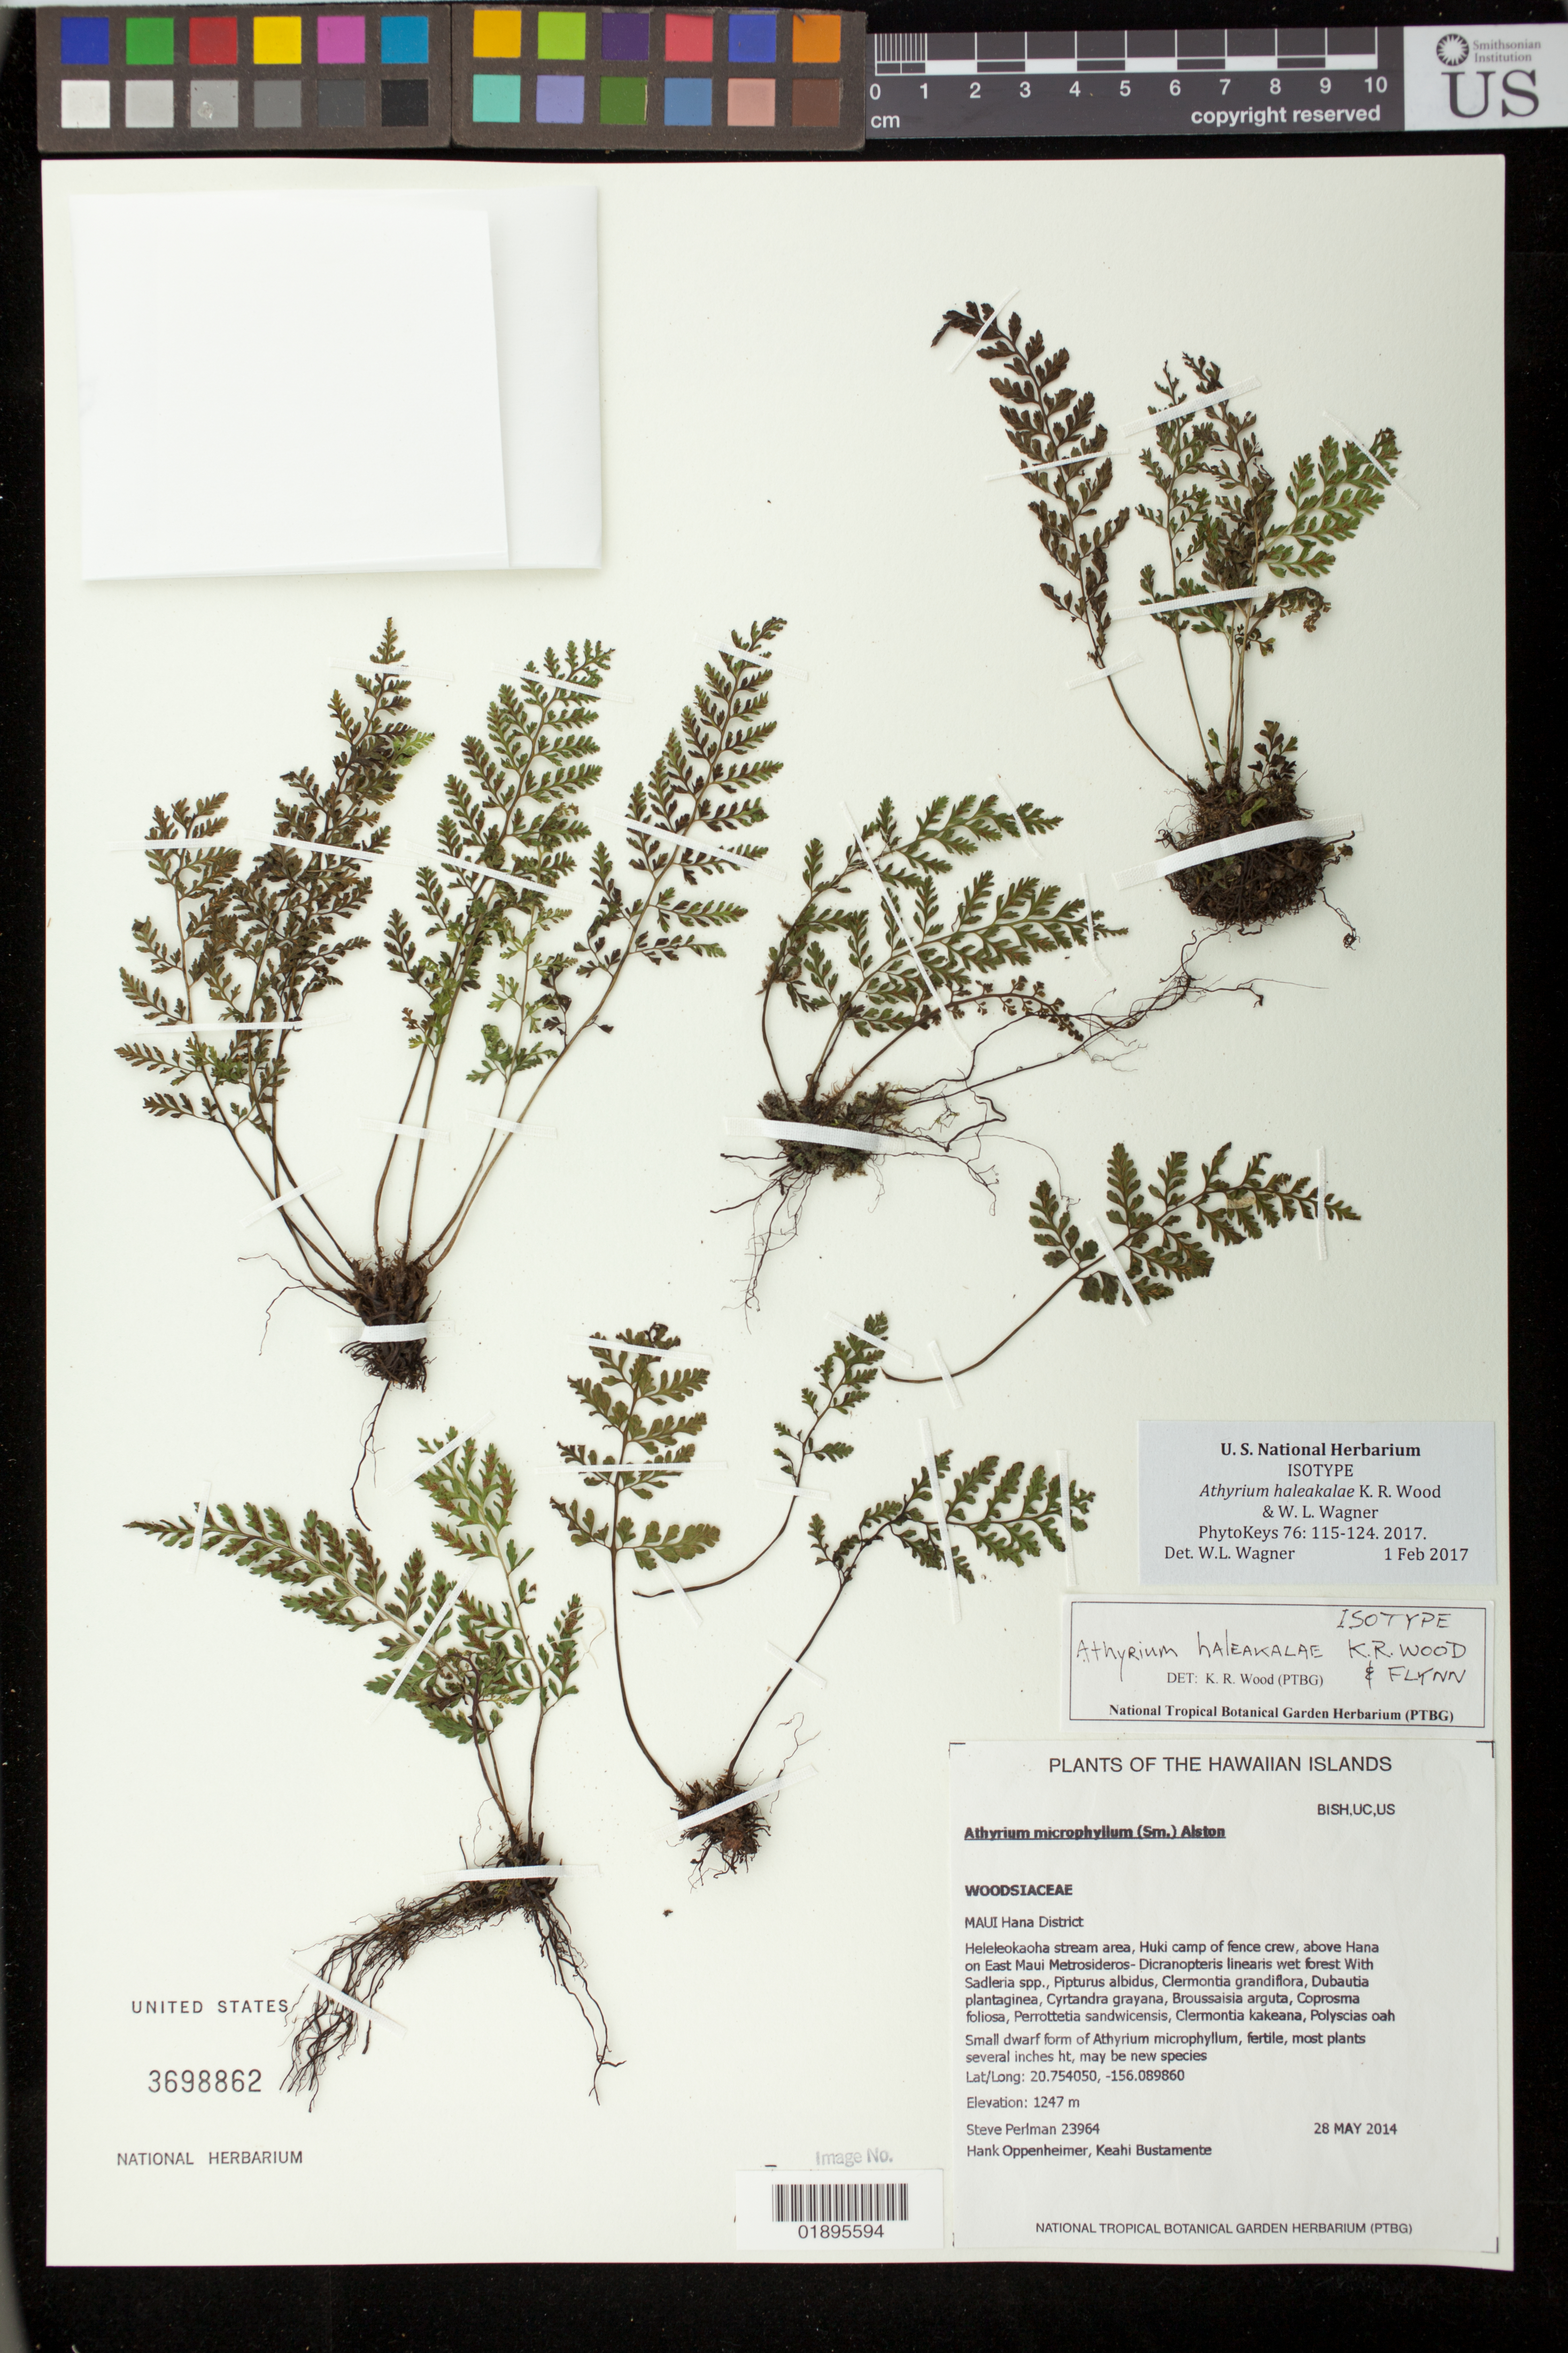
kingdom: Plantae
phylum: Tracheophyta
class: Polypodiopsida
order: Polypodiales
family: Athyriaceae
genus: Athyrium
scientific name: Athyrium haleakalae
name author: K.R. Wood & W.L. Wagner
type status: Isotype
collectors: S. P. Perlman, H. L. Oppenheimer & K. M. Bustamente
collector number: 23964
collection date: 2014-05-28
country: United States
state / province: Hawaii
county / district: Maui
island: Maui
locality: East Maui, Hana District, Heleleokaoha stream area, Huki camp of fence crew, above Hana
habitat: Montane wet forest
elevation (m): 1247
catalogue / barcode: US 3698862